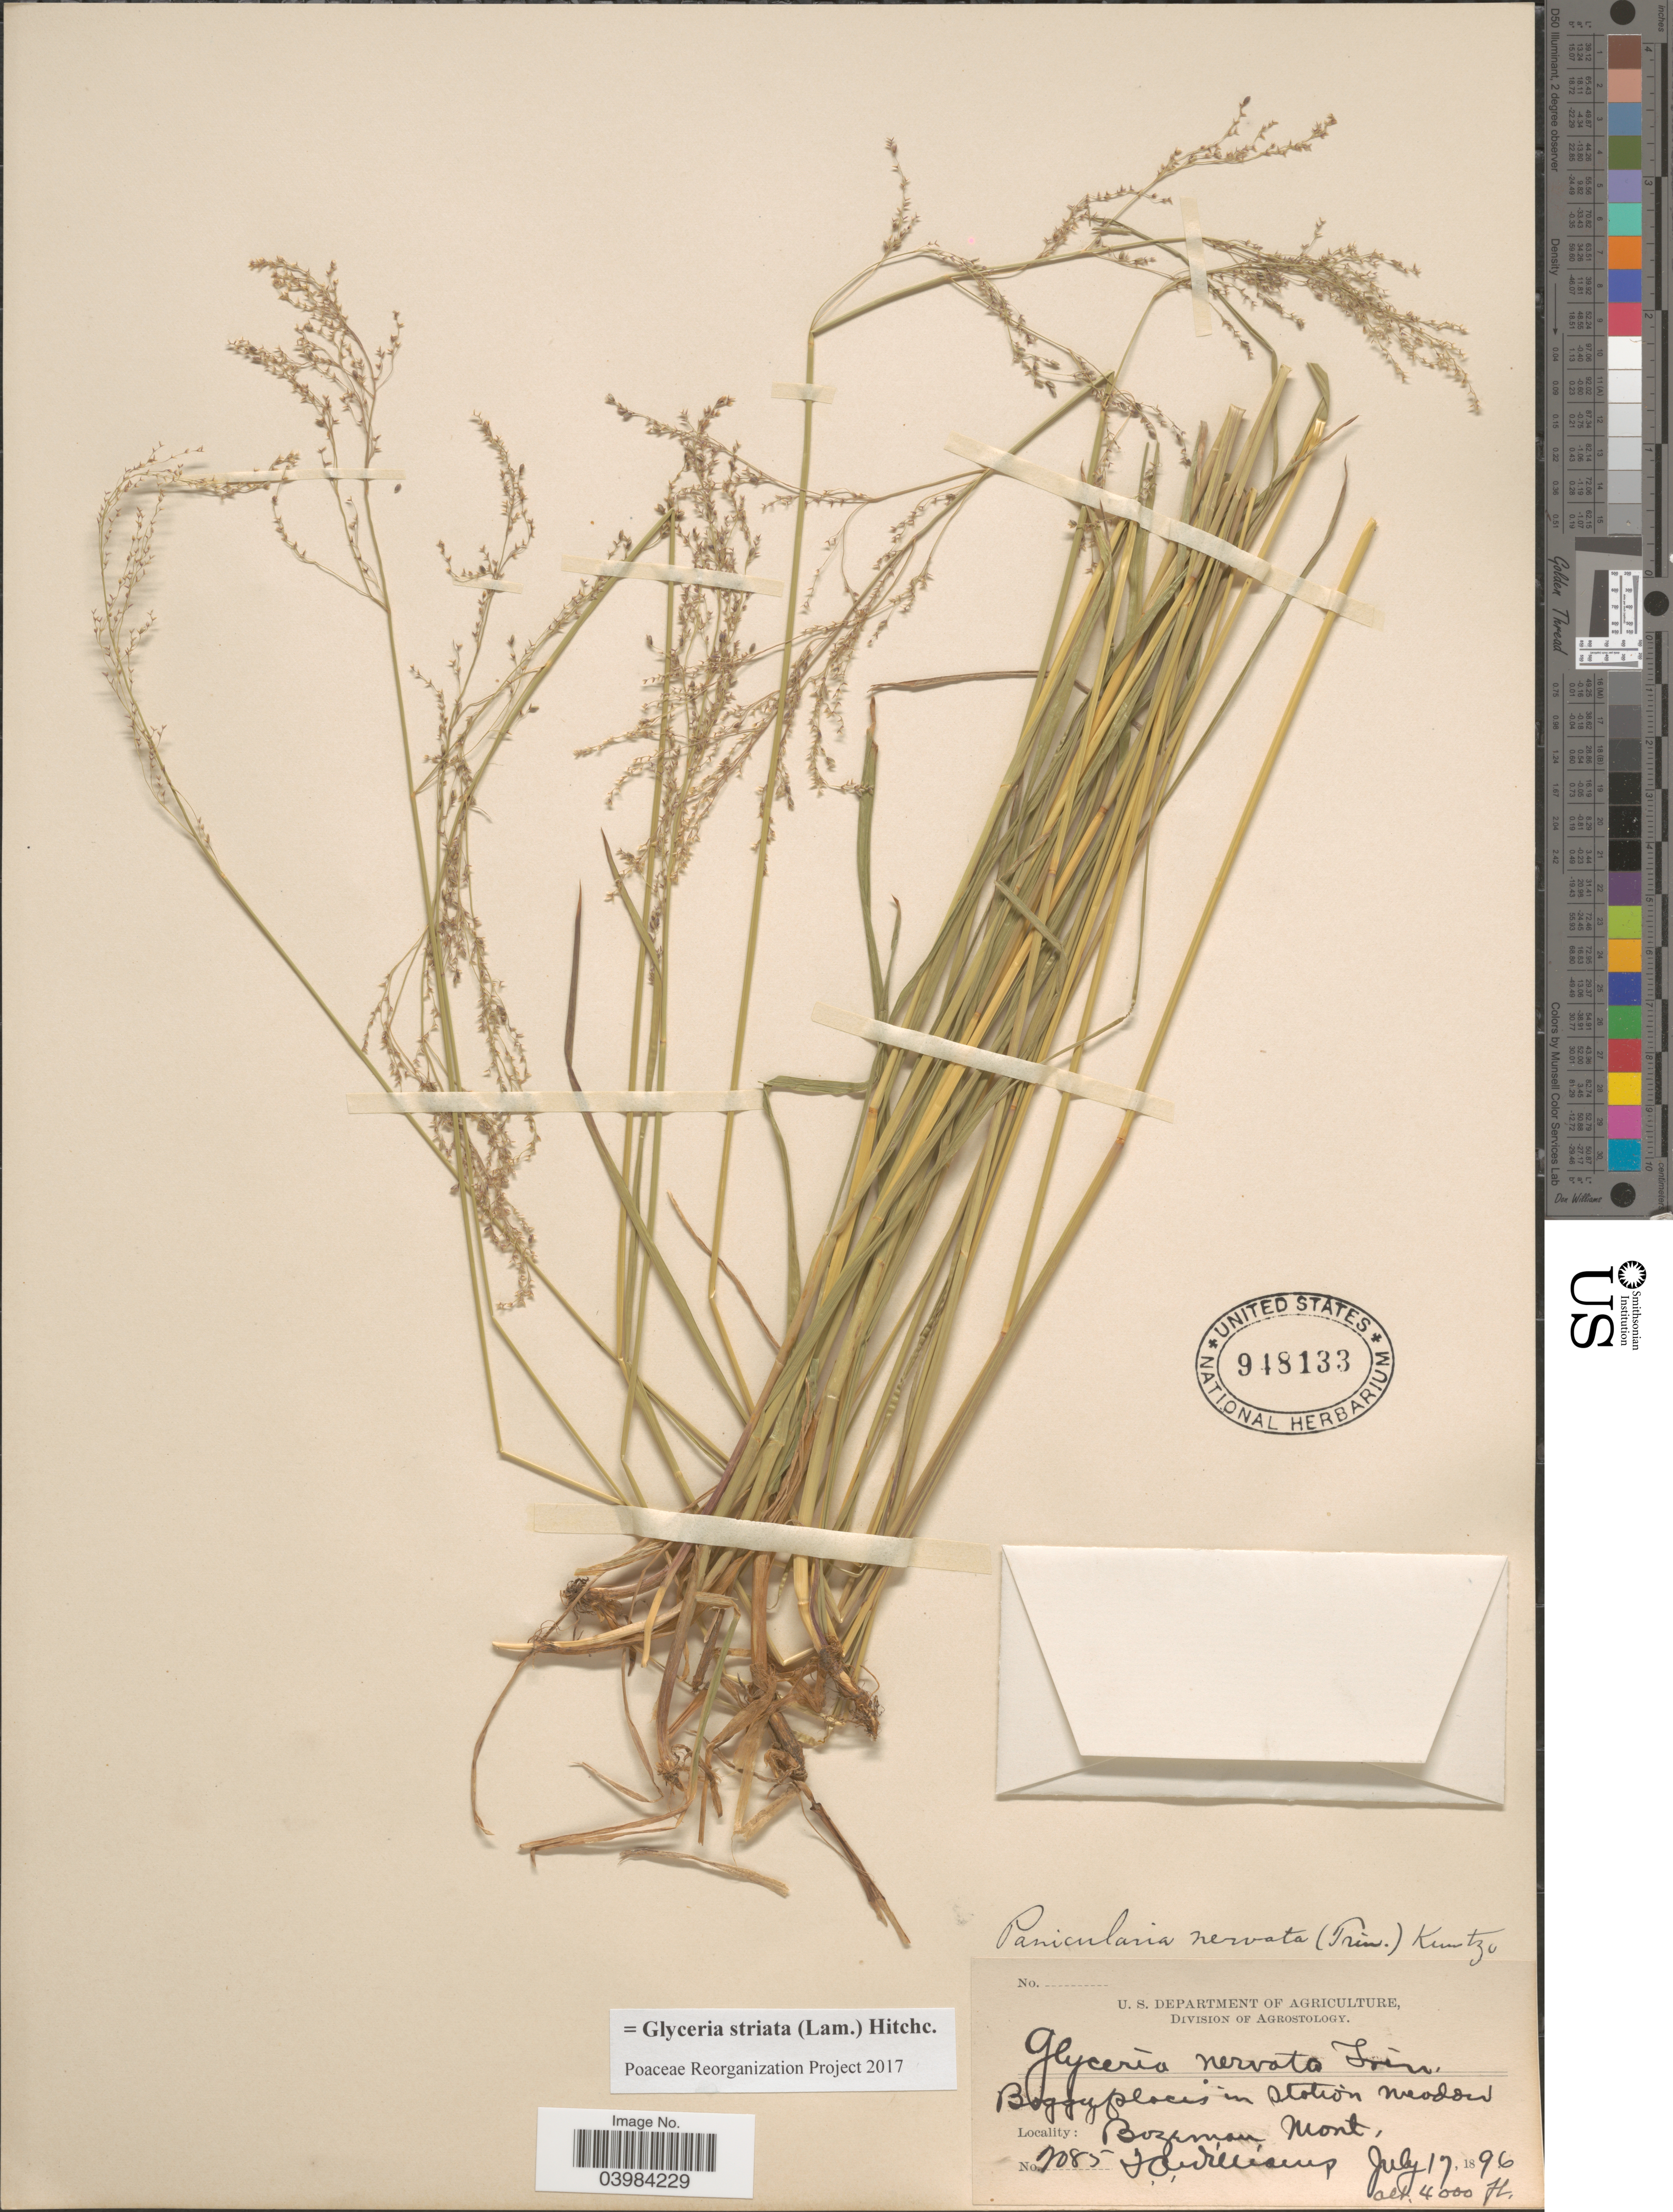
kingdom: Plantae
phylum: Tracheophyta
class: Liliopsida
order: Poales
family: Poaceae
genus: Glyceria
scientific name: Glyceria striata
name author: (Lam.) Hitchc.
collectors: T. A. Williams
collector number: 2085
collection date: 1896-07-17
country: United States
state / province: Montana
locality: Bozeman.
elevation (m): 1219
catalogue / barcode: US 948133